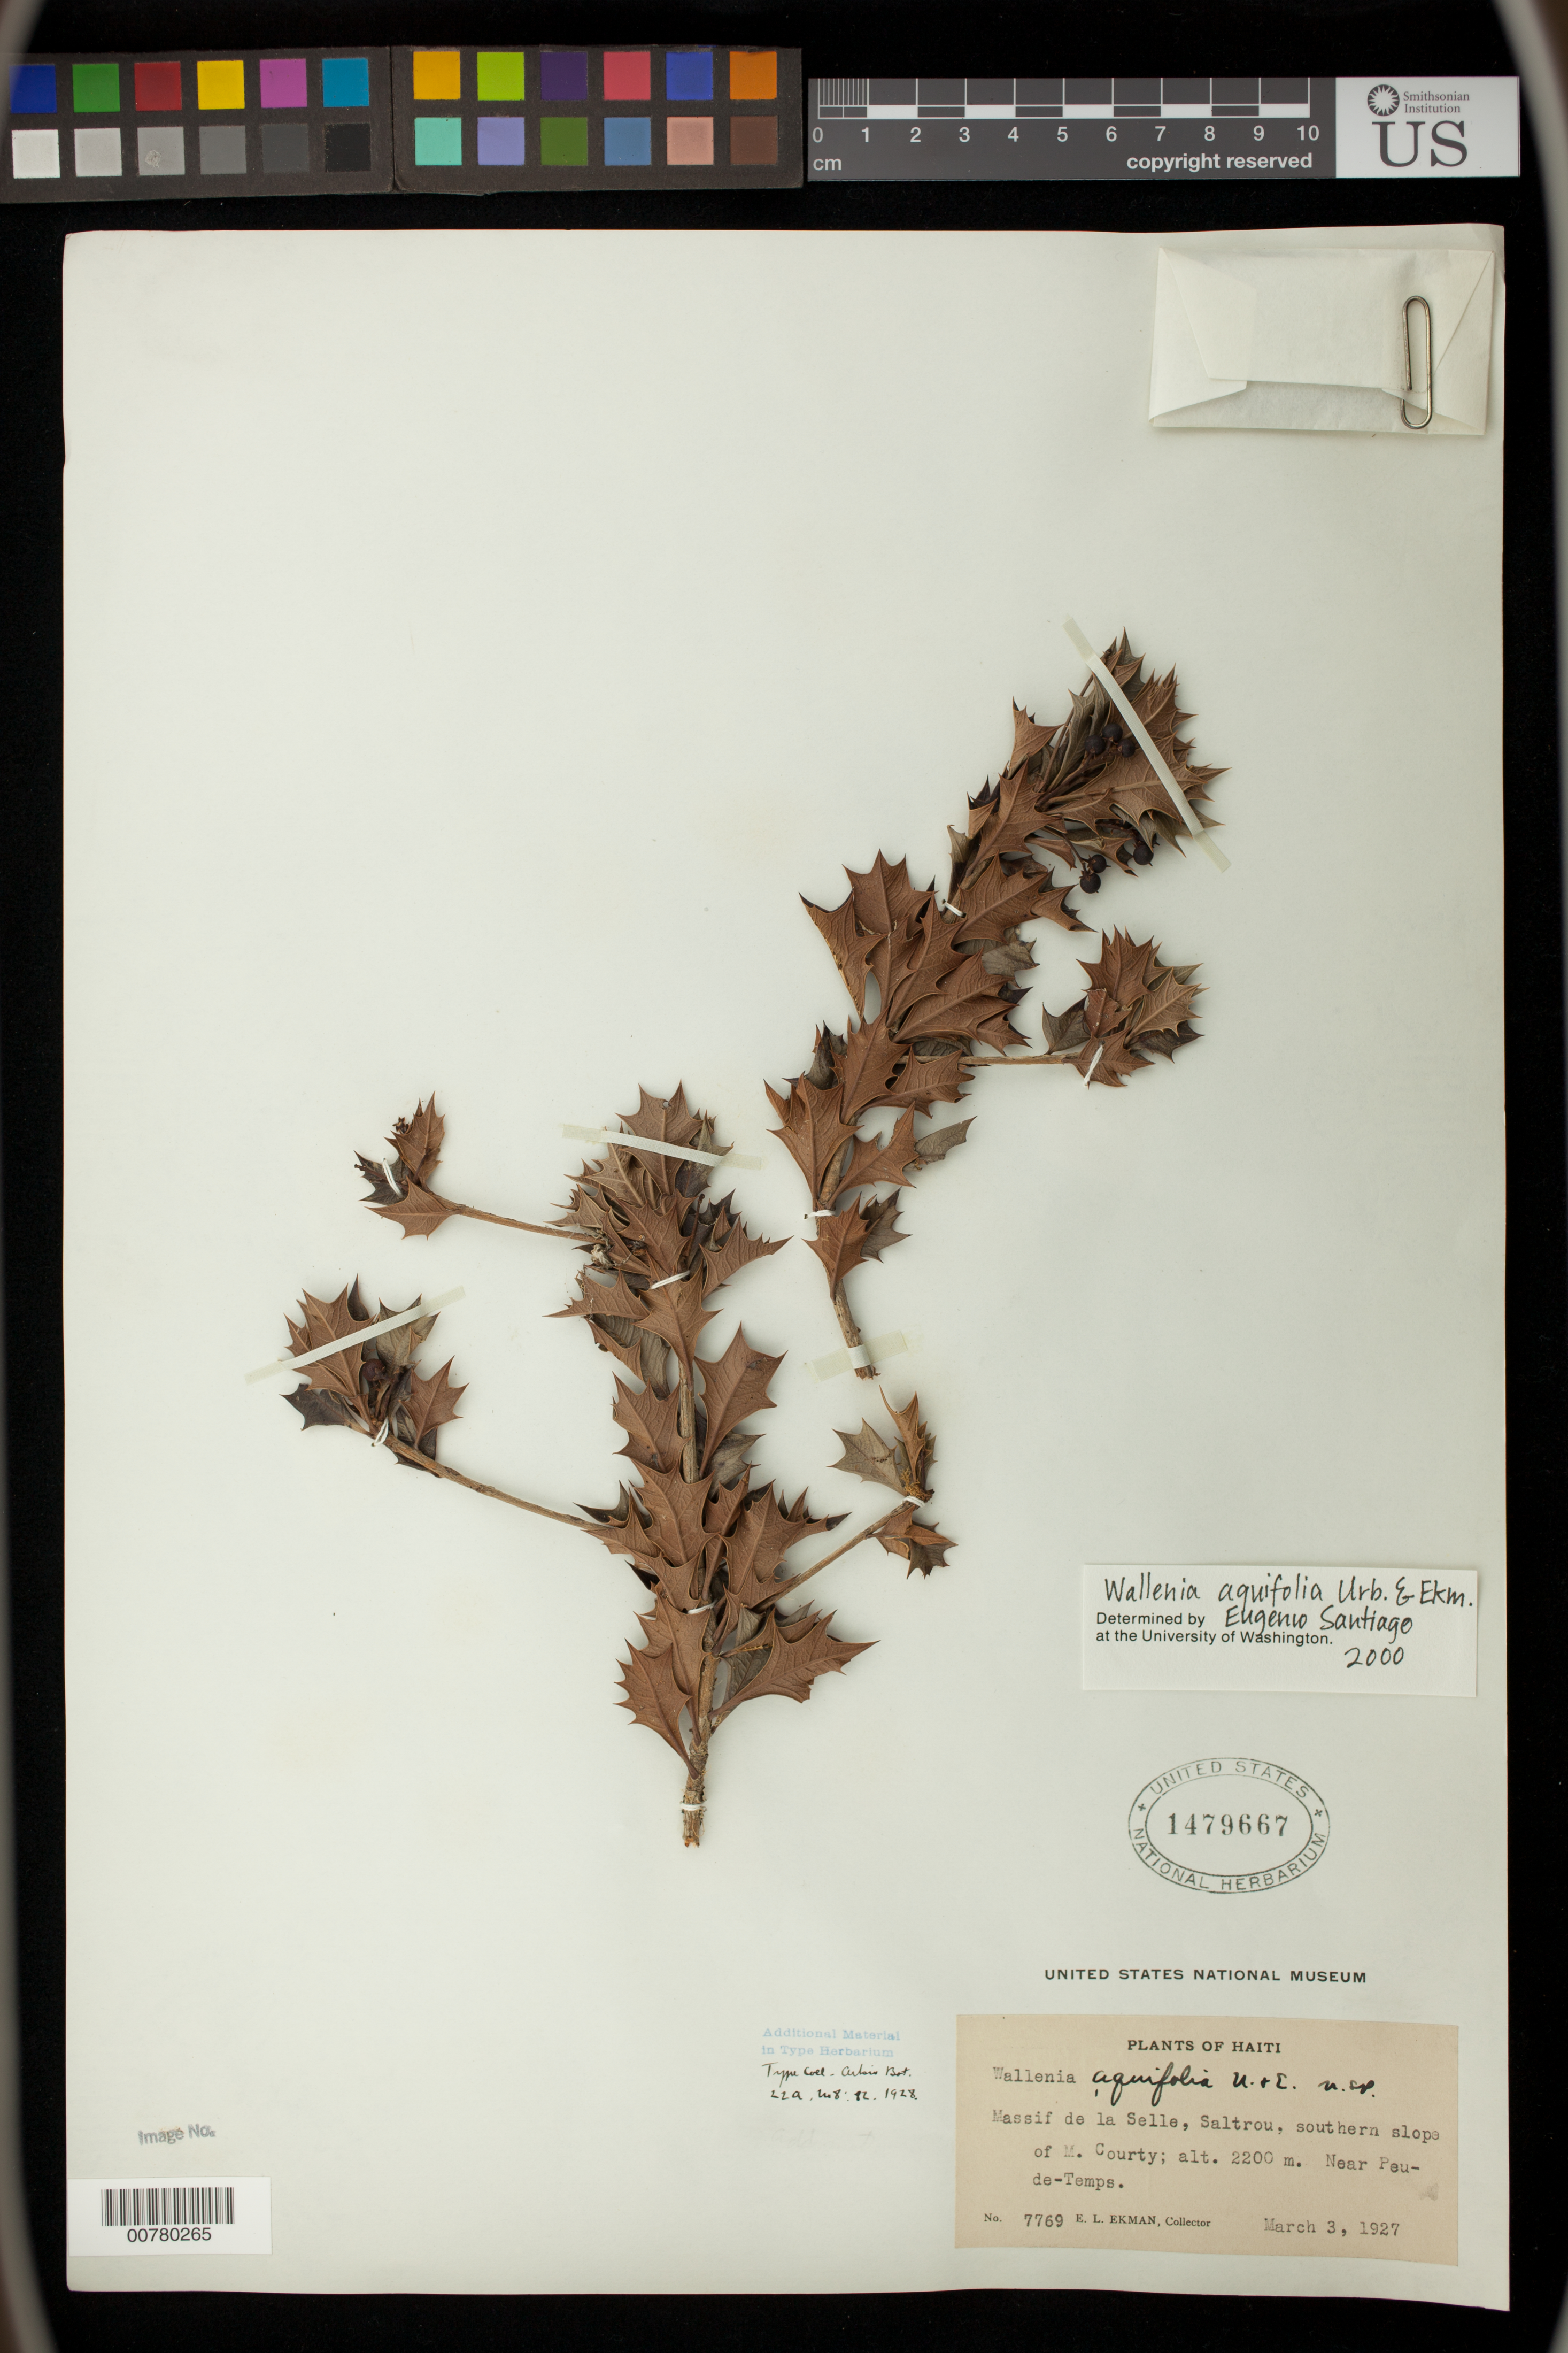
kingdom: Plantae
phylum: Tracheophyta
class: Magnoliopsida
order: Ericales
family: Primulaceae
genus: Wallenia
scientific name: Wallenia aquifolia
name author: Urb. & Ekman in Urb.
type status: Syntype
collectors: E. L. Ekman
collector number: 7769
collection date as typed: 03 Mar 1927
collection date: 1927-03-03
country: Haiti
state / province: Ouest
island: Hispaniola Island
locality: Massif de La Selle near Ganthier, Morne Vincent, Peu-de-Temps.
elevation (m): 2700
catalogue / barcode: US 1479667